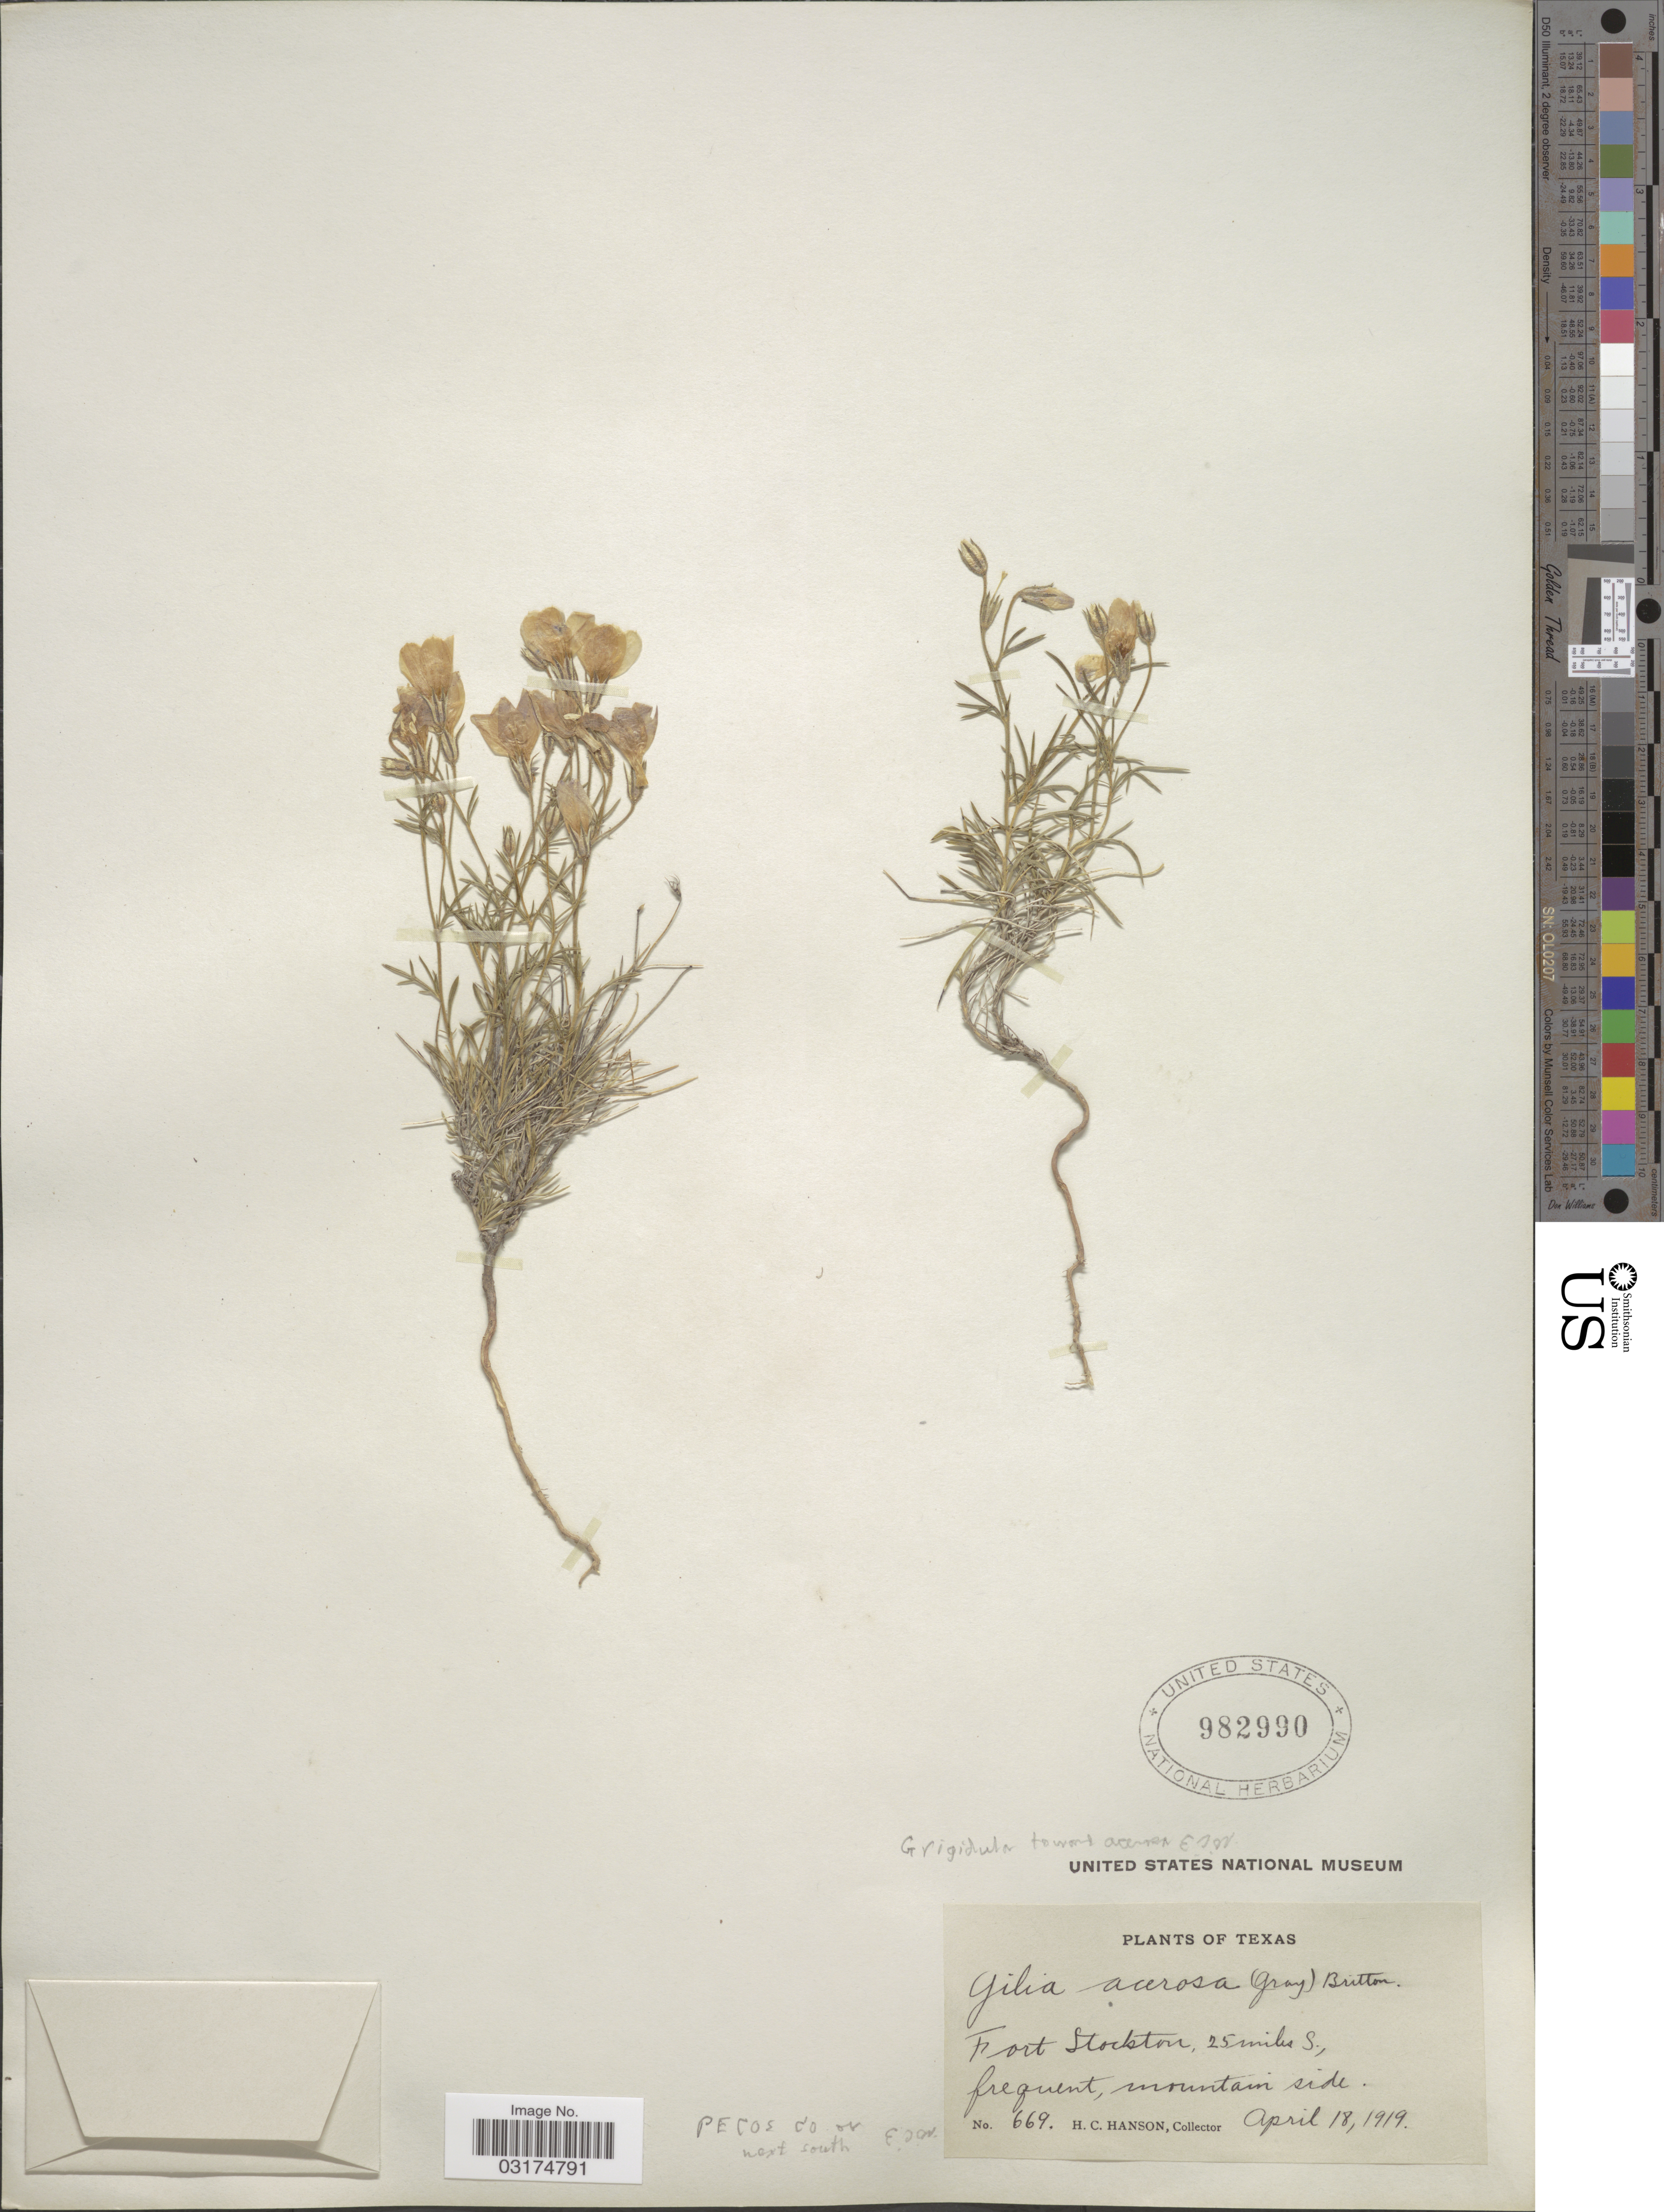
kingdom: Plantae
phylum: Tracheophyta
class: Magnoliopsida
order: Ericales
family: Polemoniaceae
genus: Giliastrum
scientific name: Giliastrum acerosum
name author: (A. Gray) Rydb.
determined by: Strong, Mark T., (BOT), Smithsonian Institution - National Museum of Natural History (UNITED STATES)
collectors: H. Hanson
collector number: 669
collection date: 1919-04-18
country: United States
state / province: Texas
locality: Fort Stockton, 25 miles S. frequent, mountain side. Pecos Co. or next south.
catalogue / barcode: US 982990